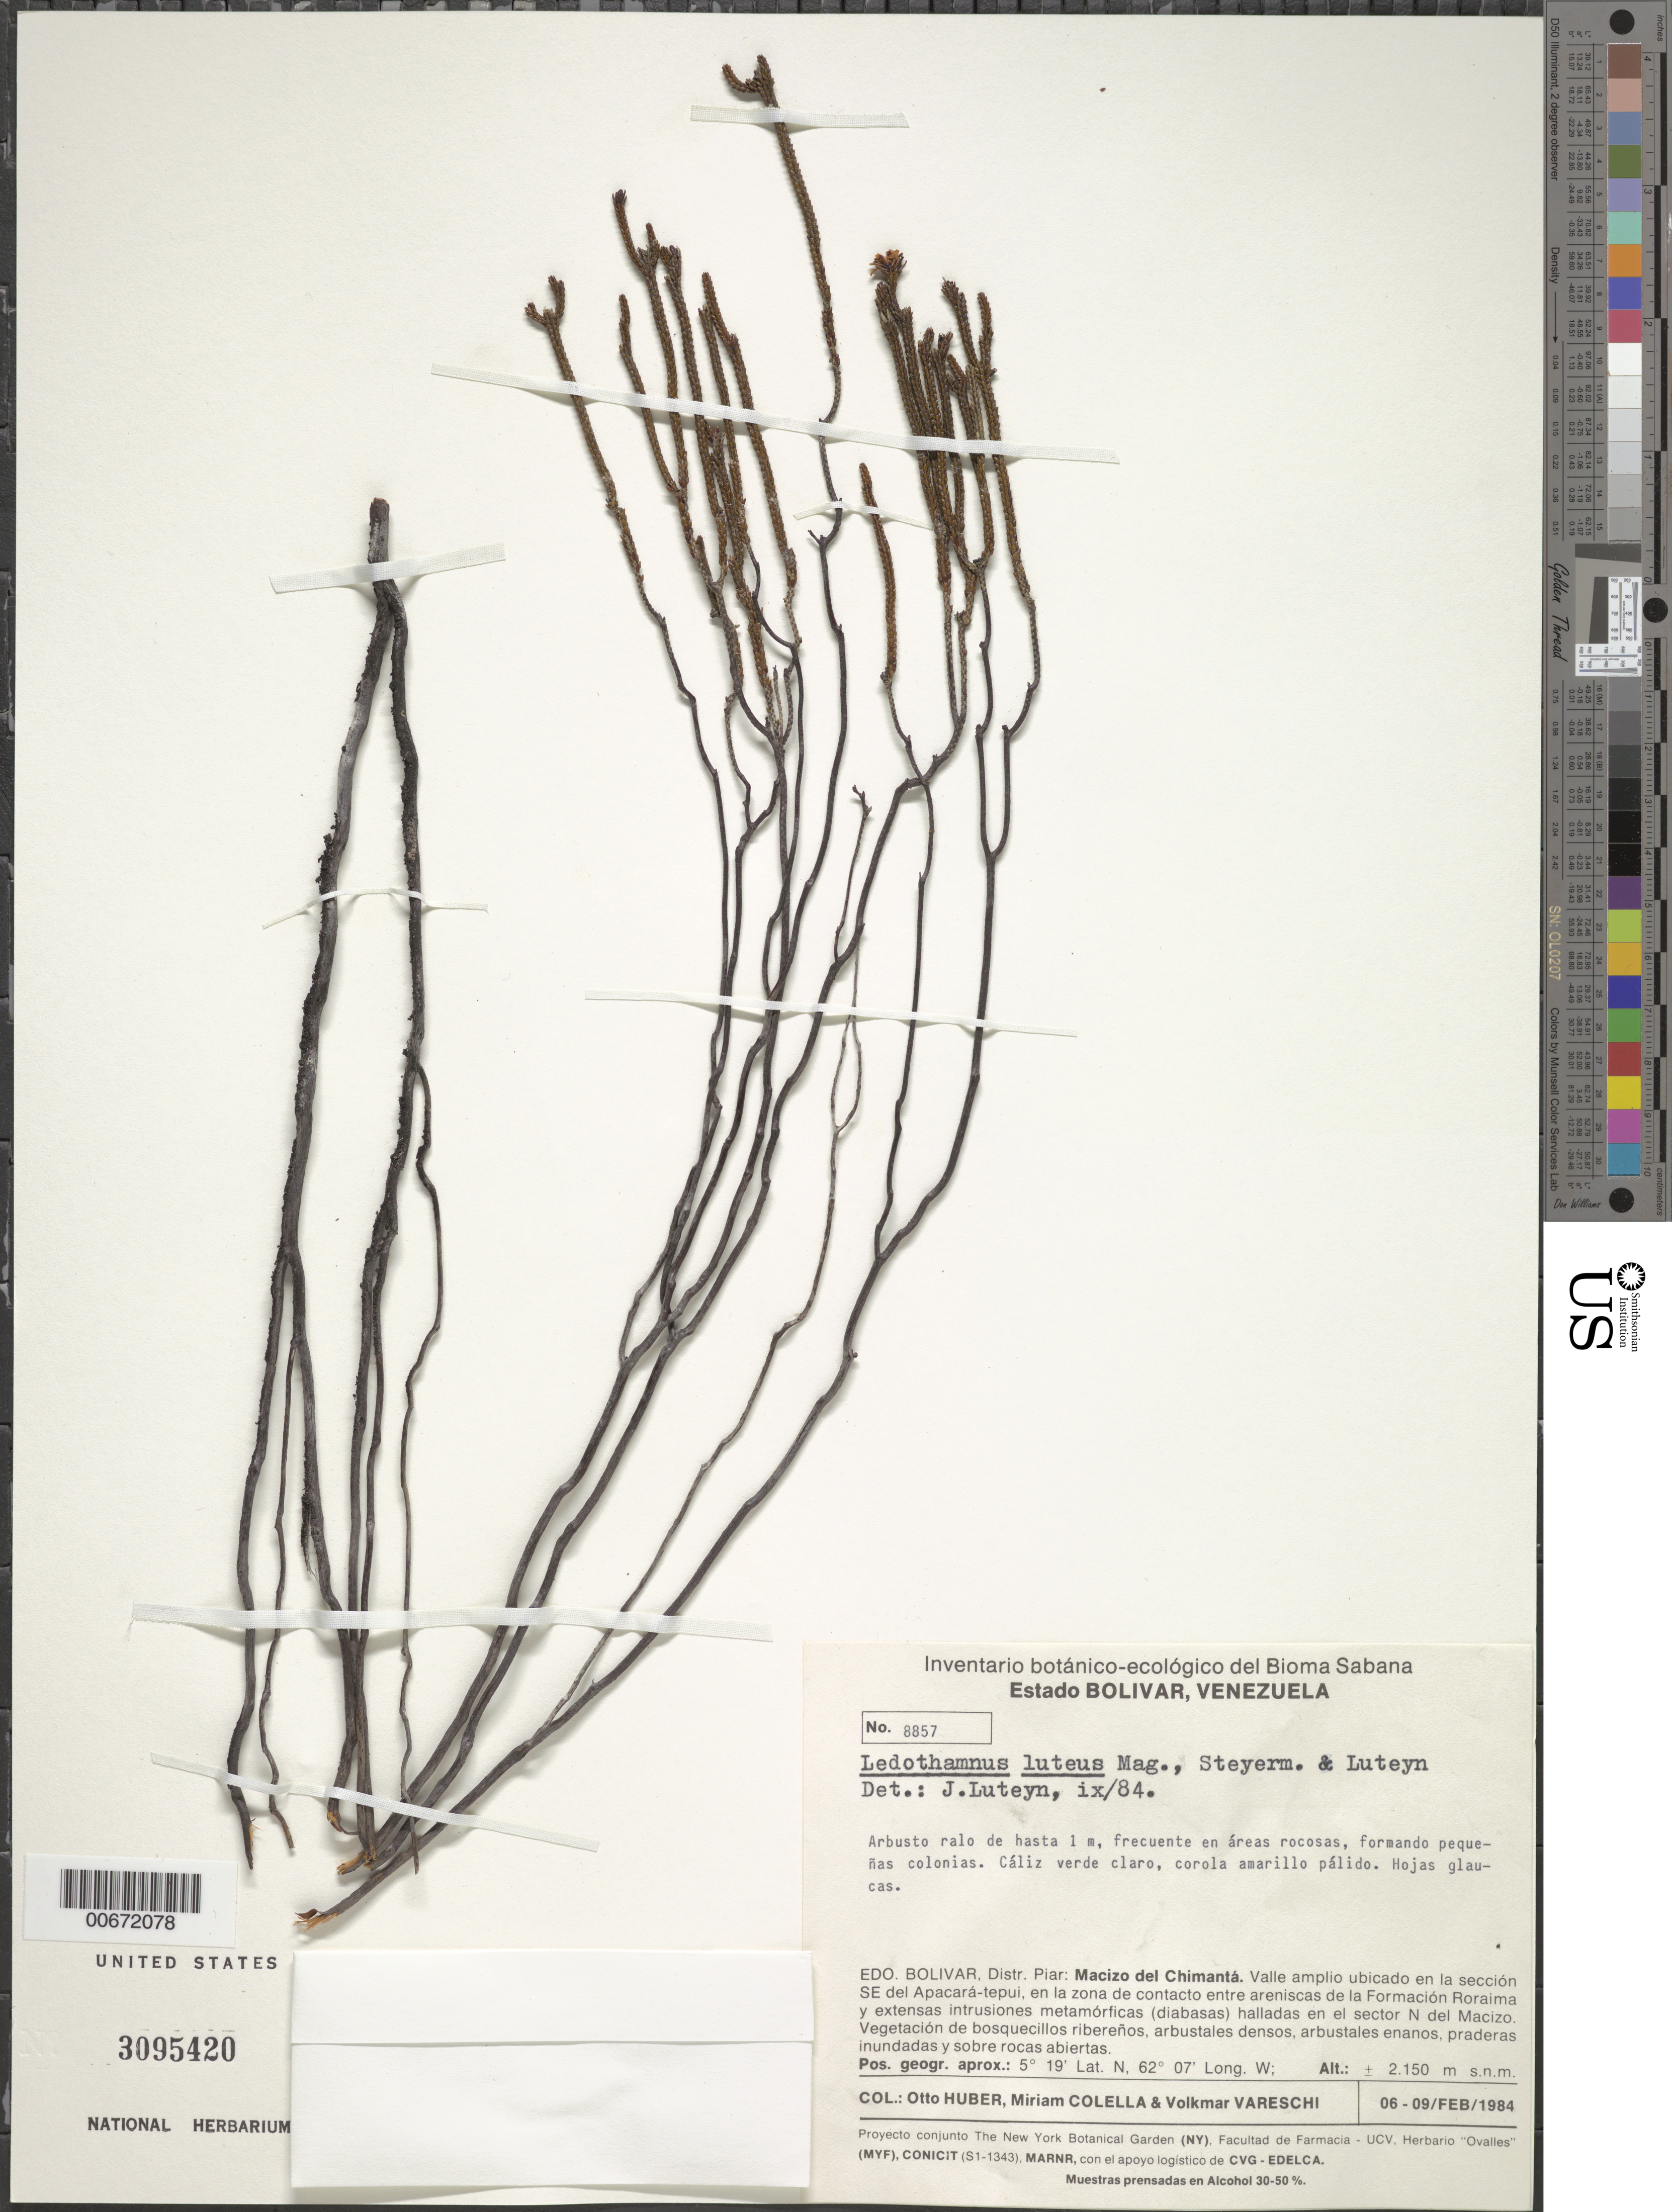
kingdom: Plantae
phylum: Tracheophyta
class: Magnoliopsida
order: Ericales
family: Ericaceae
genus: Ledothamnus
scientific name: Ledothamnus luteus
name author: Maguire et al.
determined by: Luteyn, J. L.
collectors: O. Huber, M. Colella & V. Vareschi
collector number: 8857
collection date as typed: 6-Feb-85 to 8-Feb-85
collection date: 1985-02-06/1985-02-08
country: Venezuela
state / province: Bolívar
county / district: Piar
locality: Macizo del Chimantá, sector SE del Apacará-tepuí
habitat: Areas rocosas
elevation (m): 2150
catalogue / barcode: US 3095420